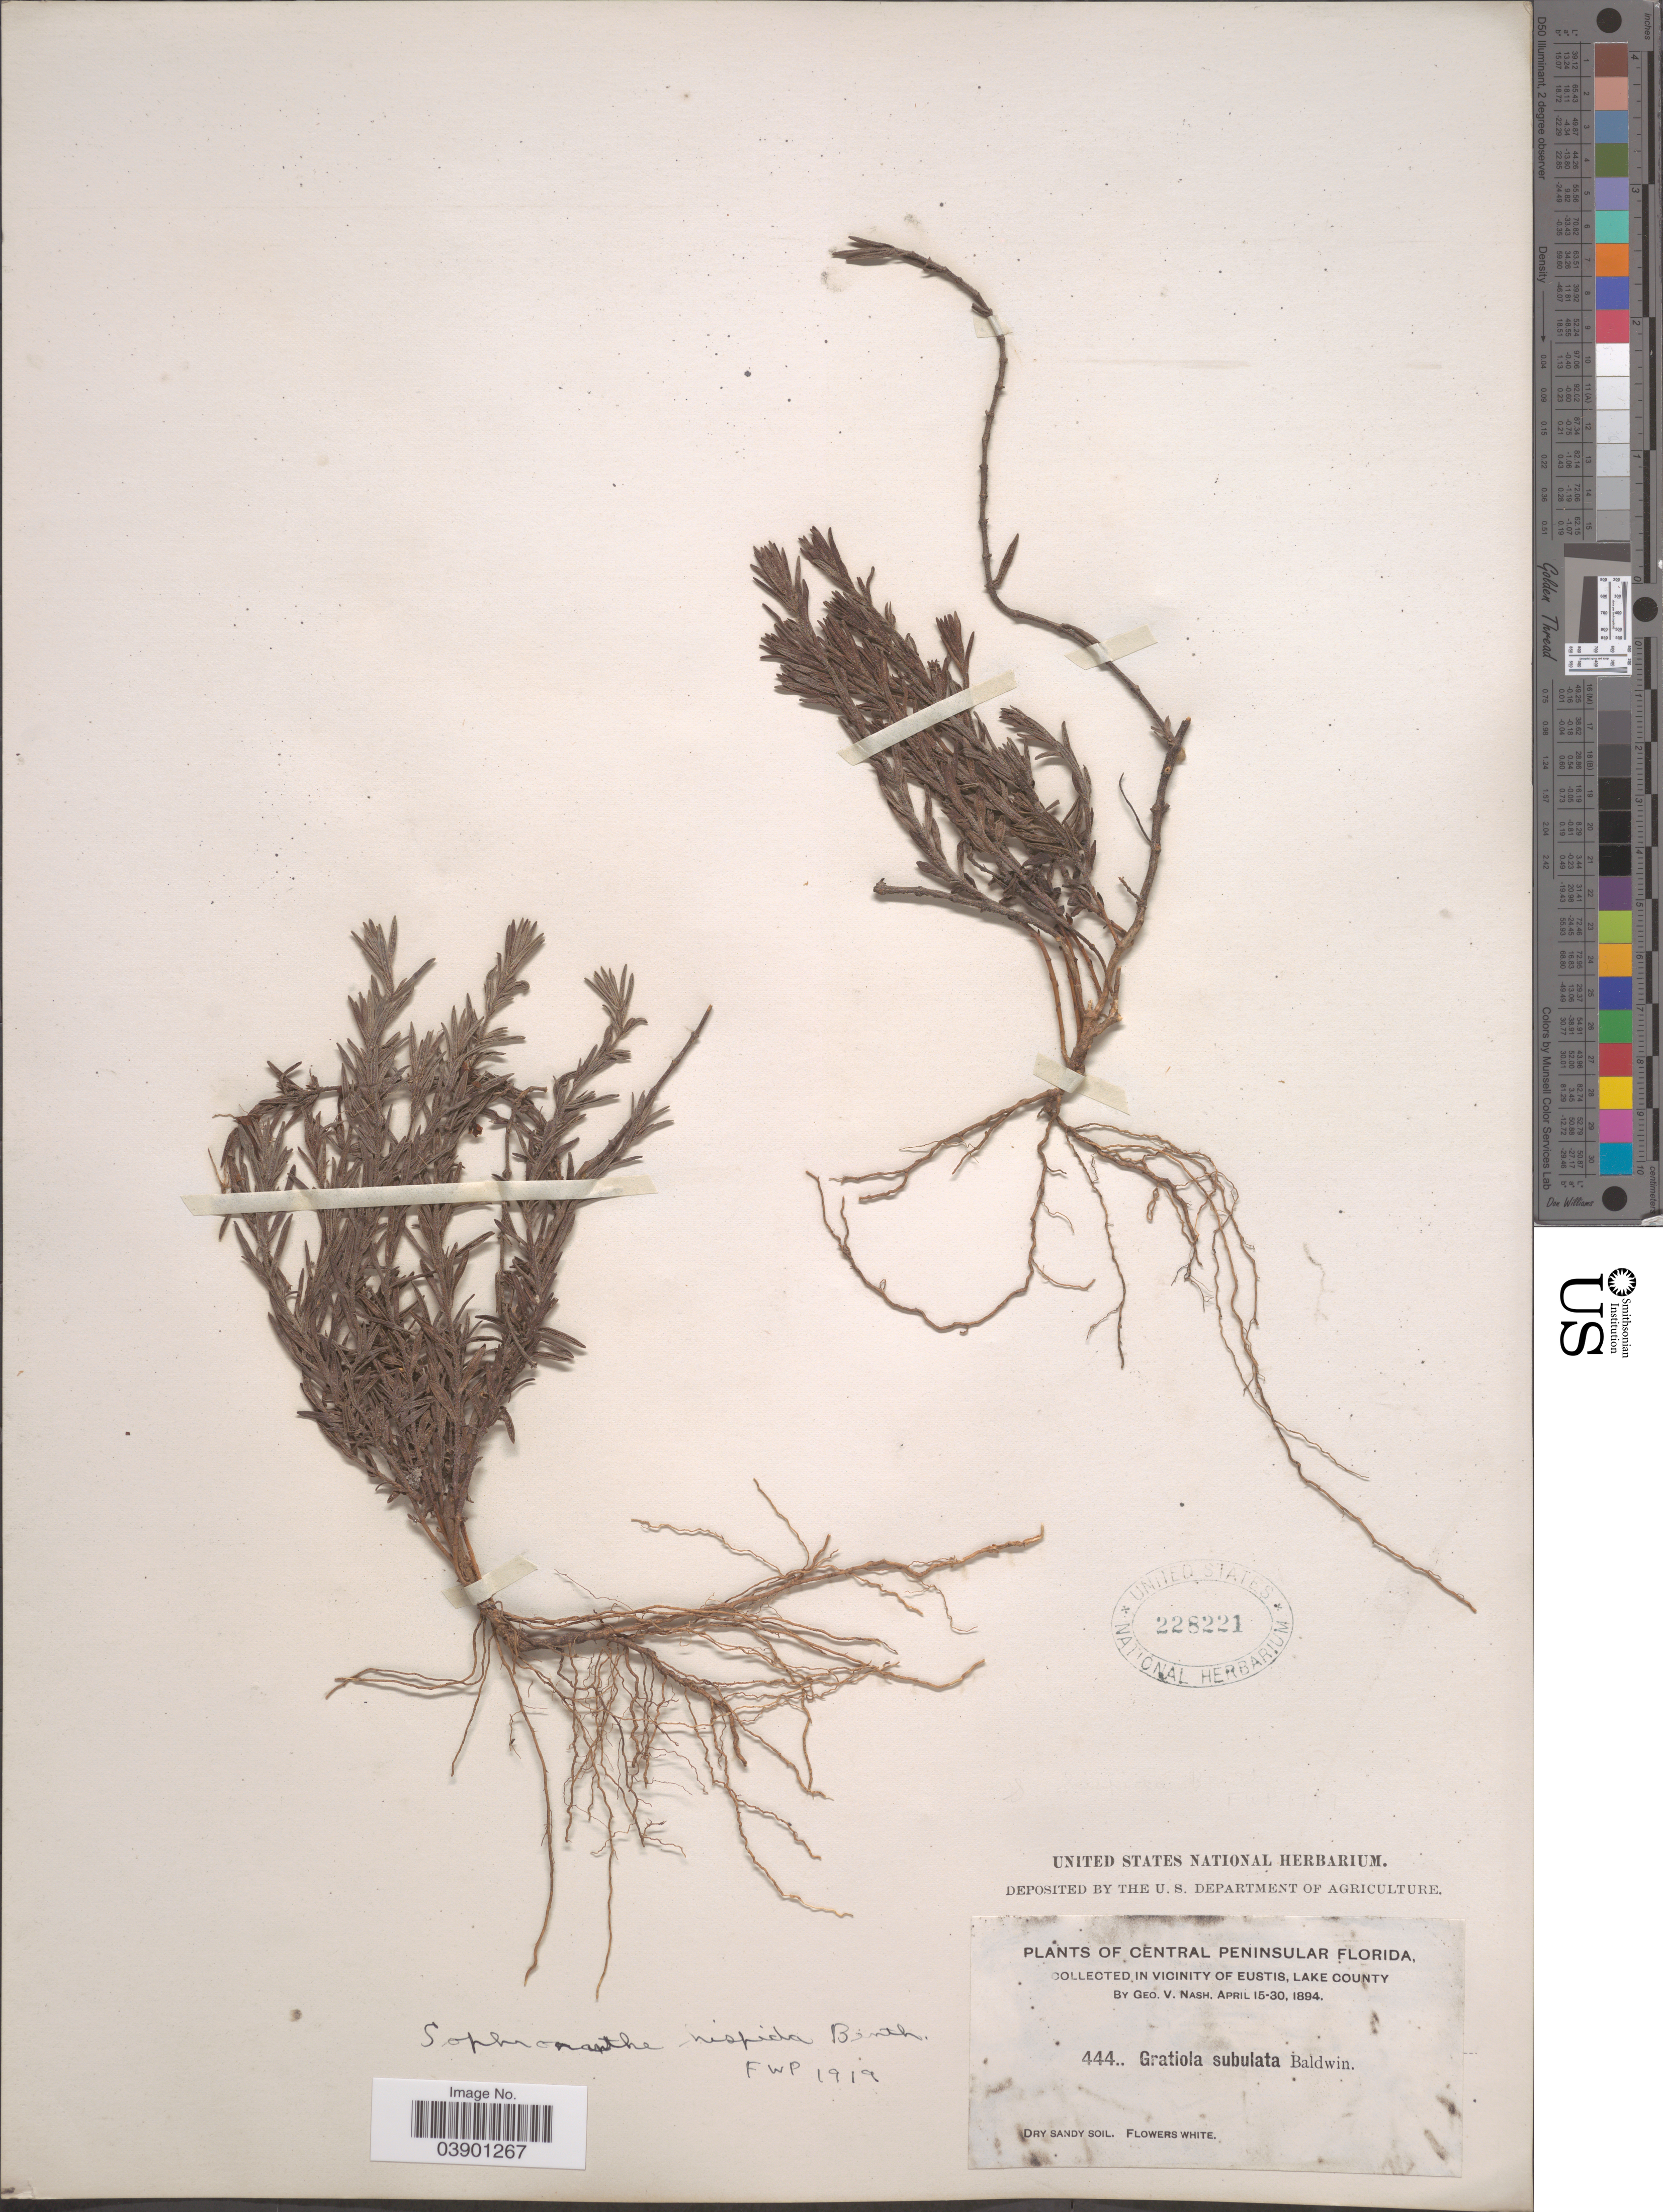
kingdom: Plantae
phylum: Tracheophyta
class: Magnoliopsida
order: Lamiales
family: Plantaginaceae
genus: Sophronanthe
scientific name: Sophronanthe hispida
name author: Benth. ex Lindl.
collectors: G. V. Nash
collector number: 444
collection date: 1894-04-15/1894-04-30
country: United States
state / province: Florida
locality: Central Peninsular Florida, in vicinity of Eustis, Lake County.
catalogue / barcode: US 228221